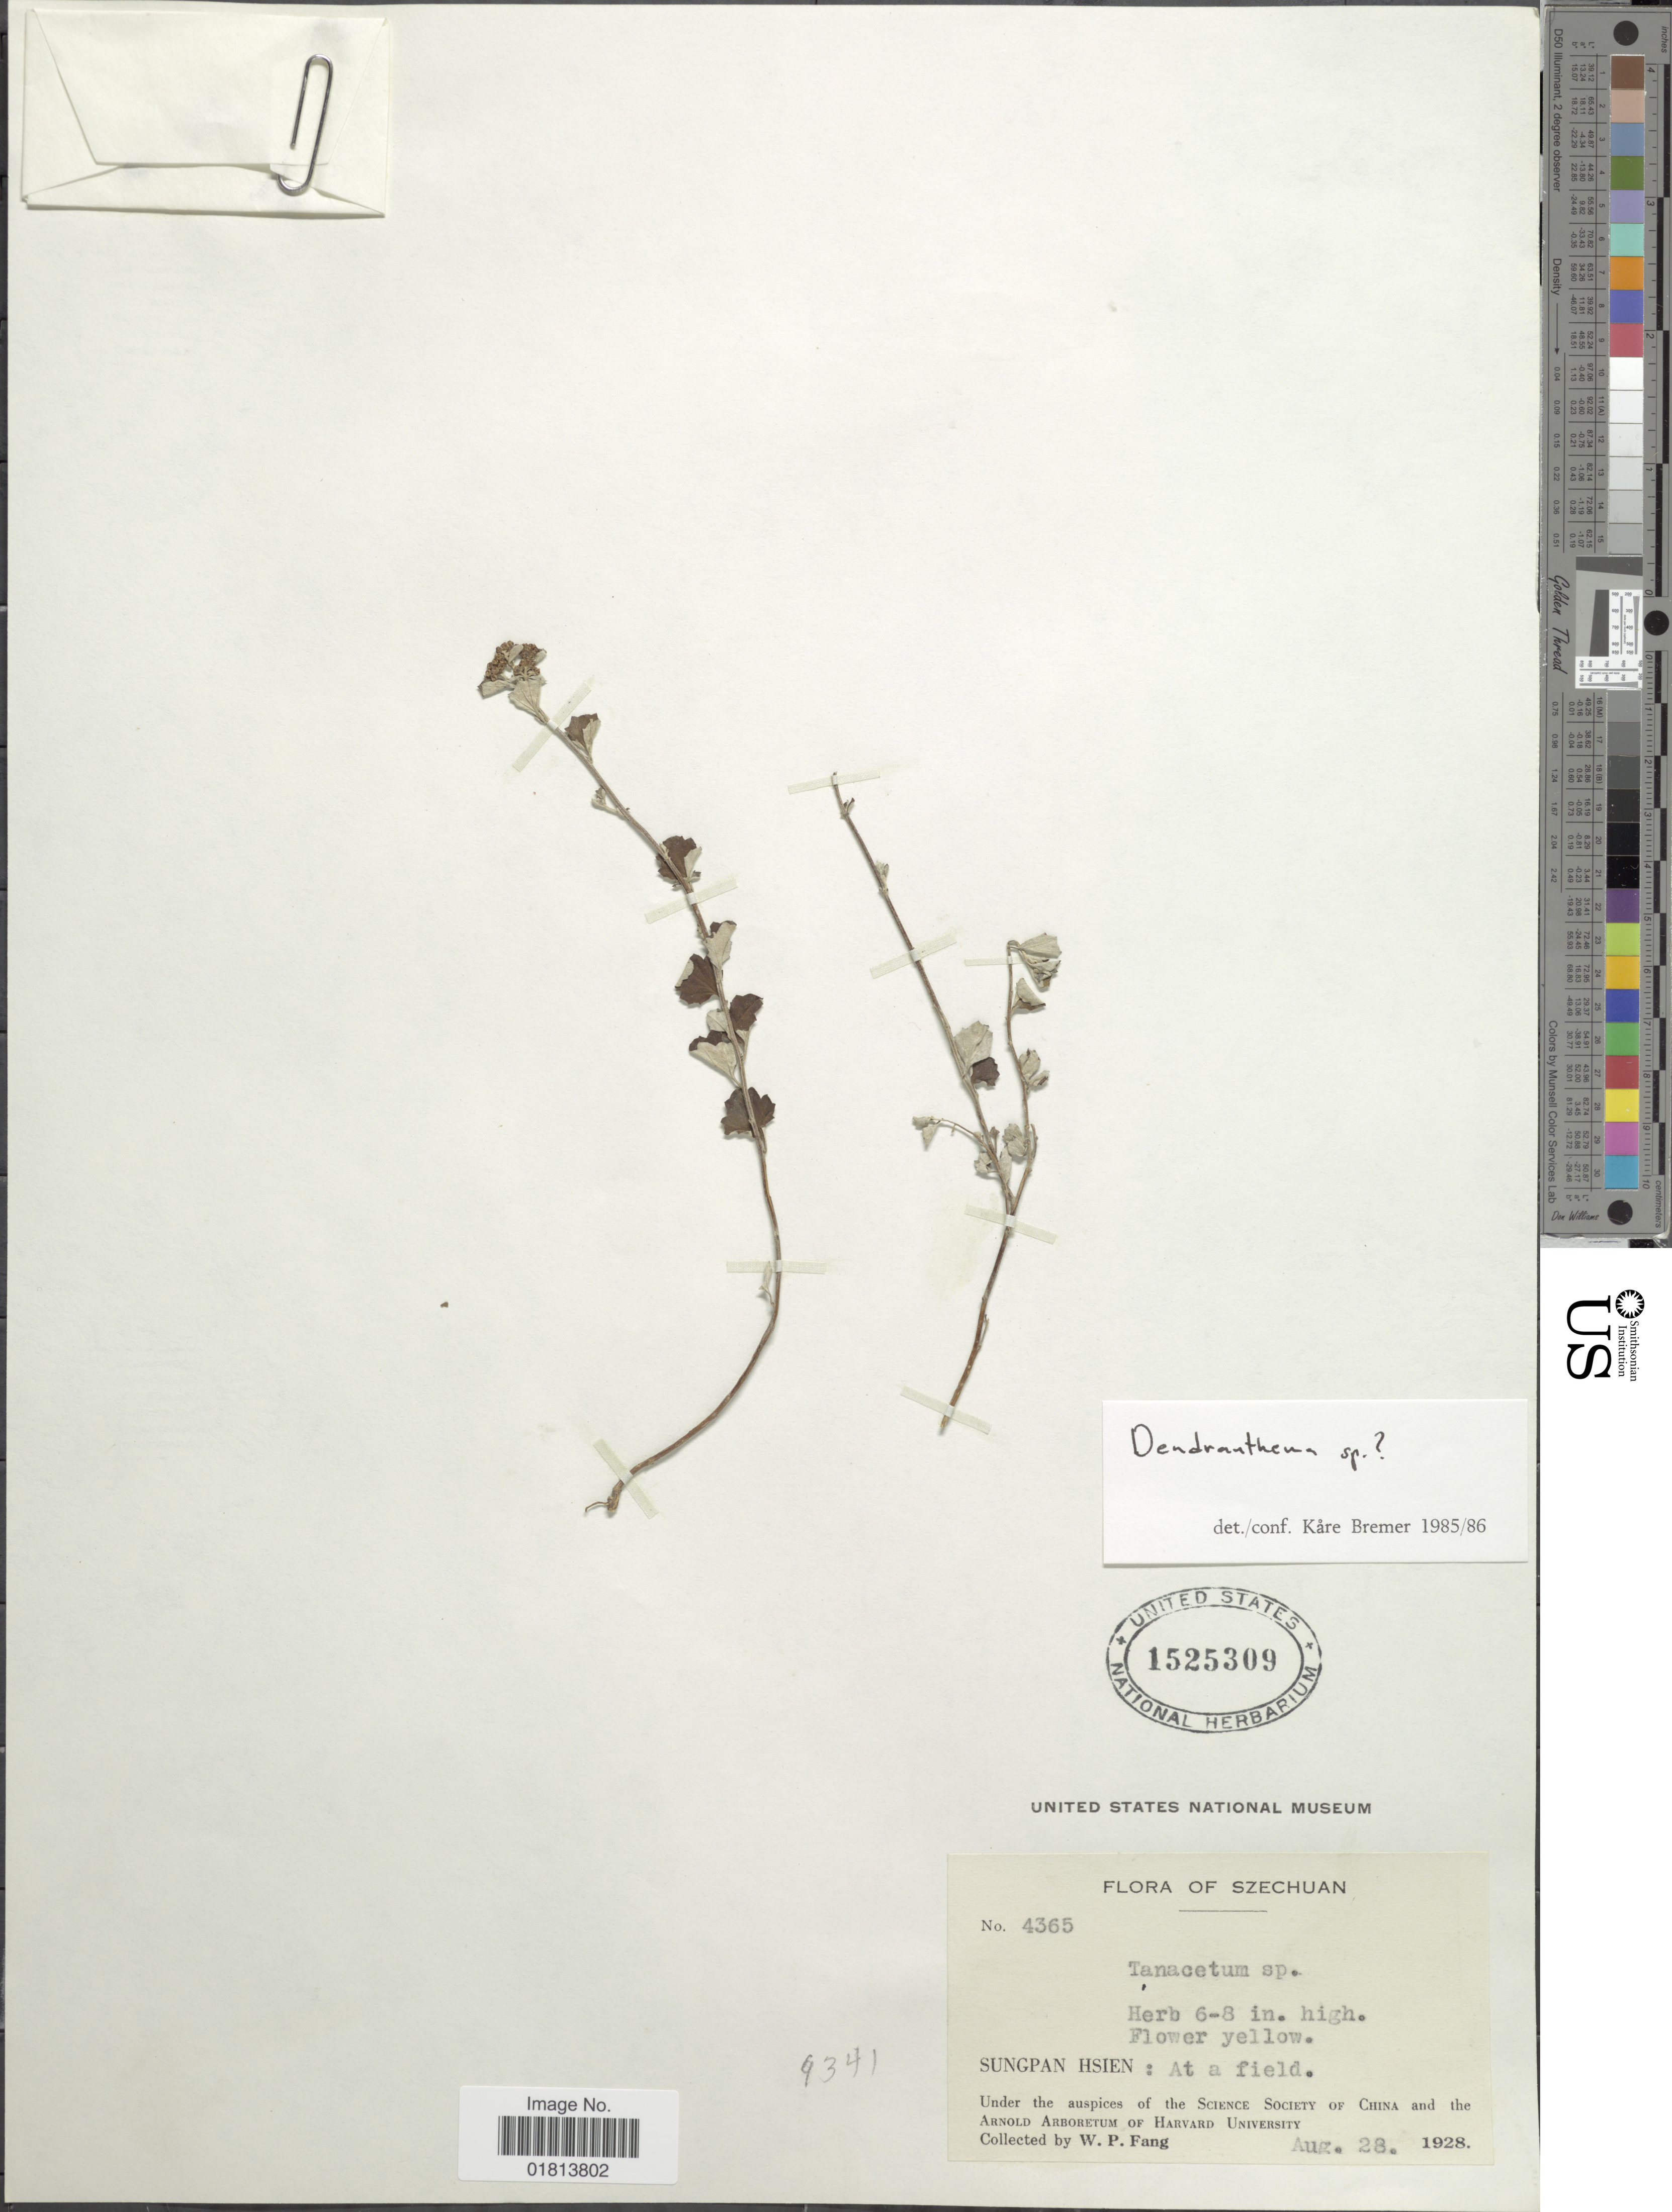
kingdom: Plantae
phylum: Tracheophyta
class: Magnoliopsida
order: Asterales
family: Asteraceae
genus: Dendranthema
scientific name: Dendranthema sp.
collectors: W. P. Fang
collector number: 4365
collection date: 1928-08-28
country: China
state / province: Sichuan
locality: Szechuan, Sungpan Hsien, At a field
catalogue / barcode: US 1525309